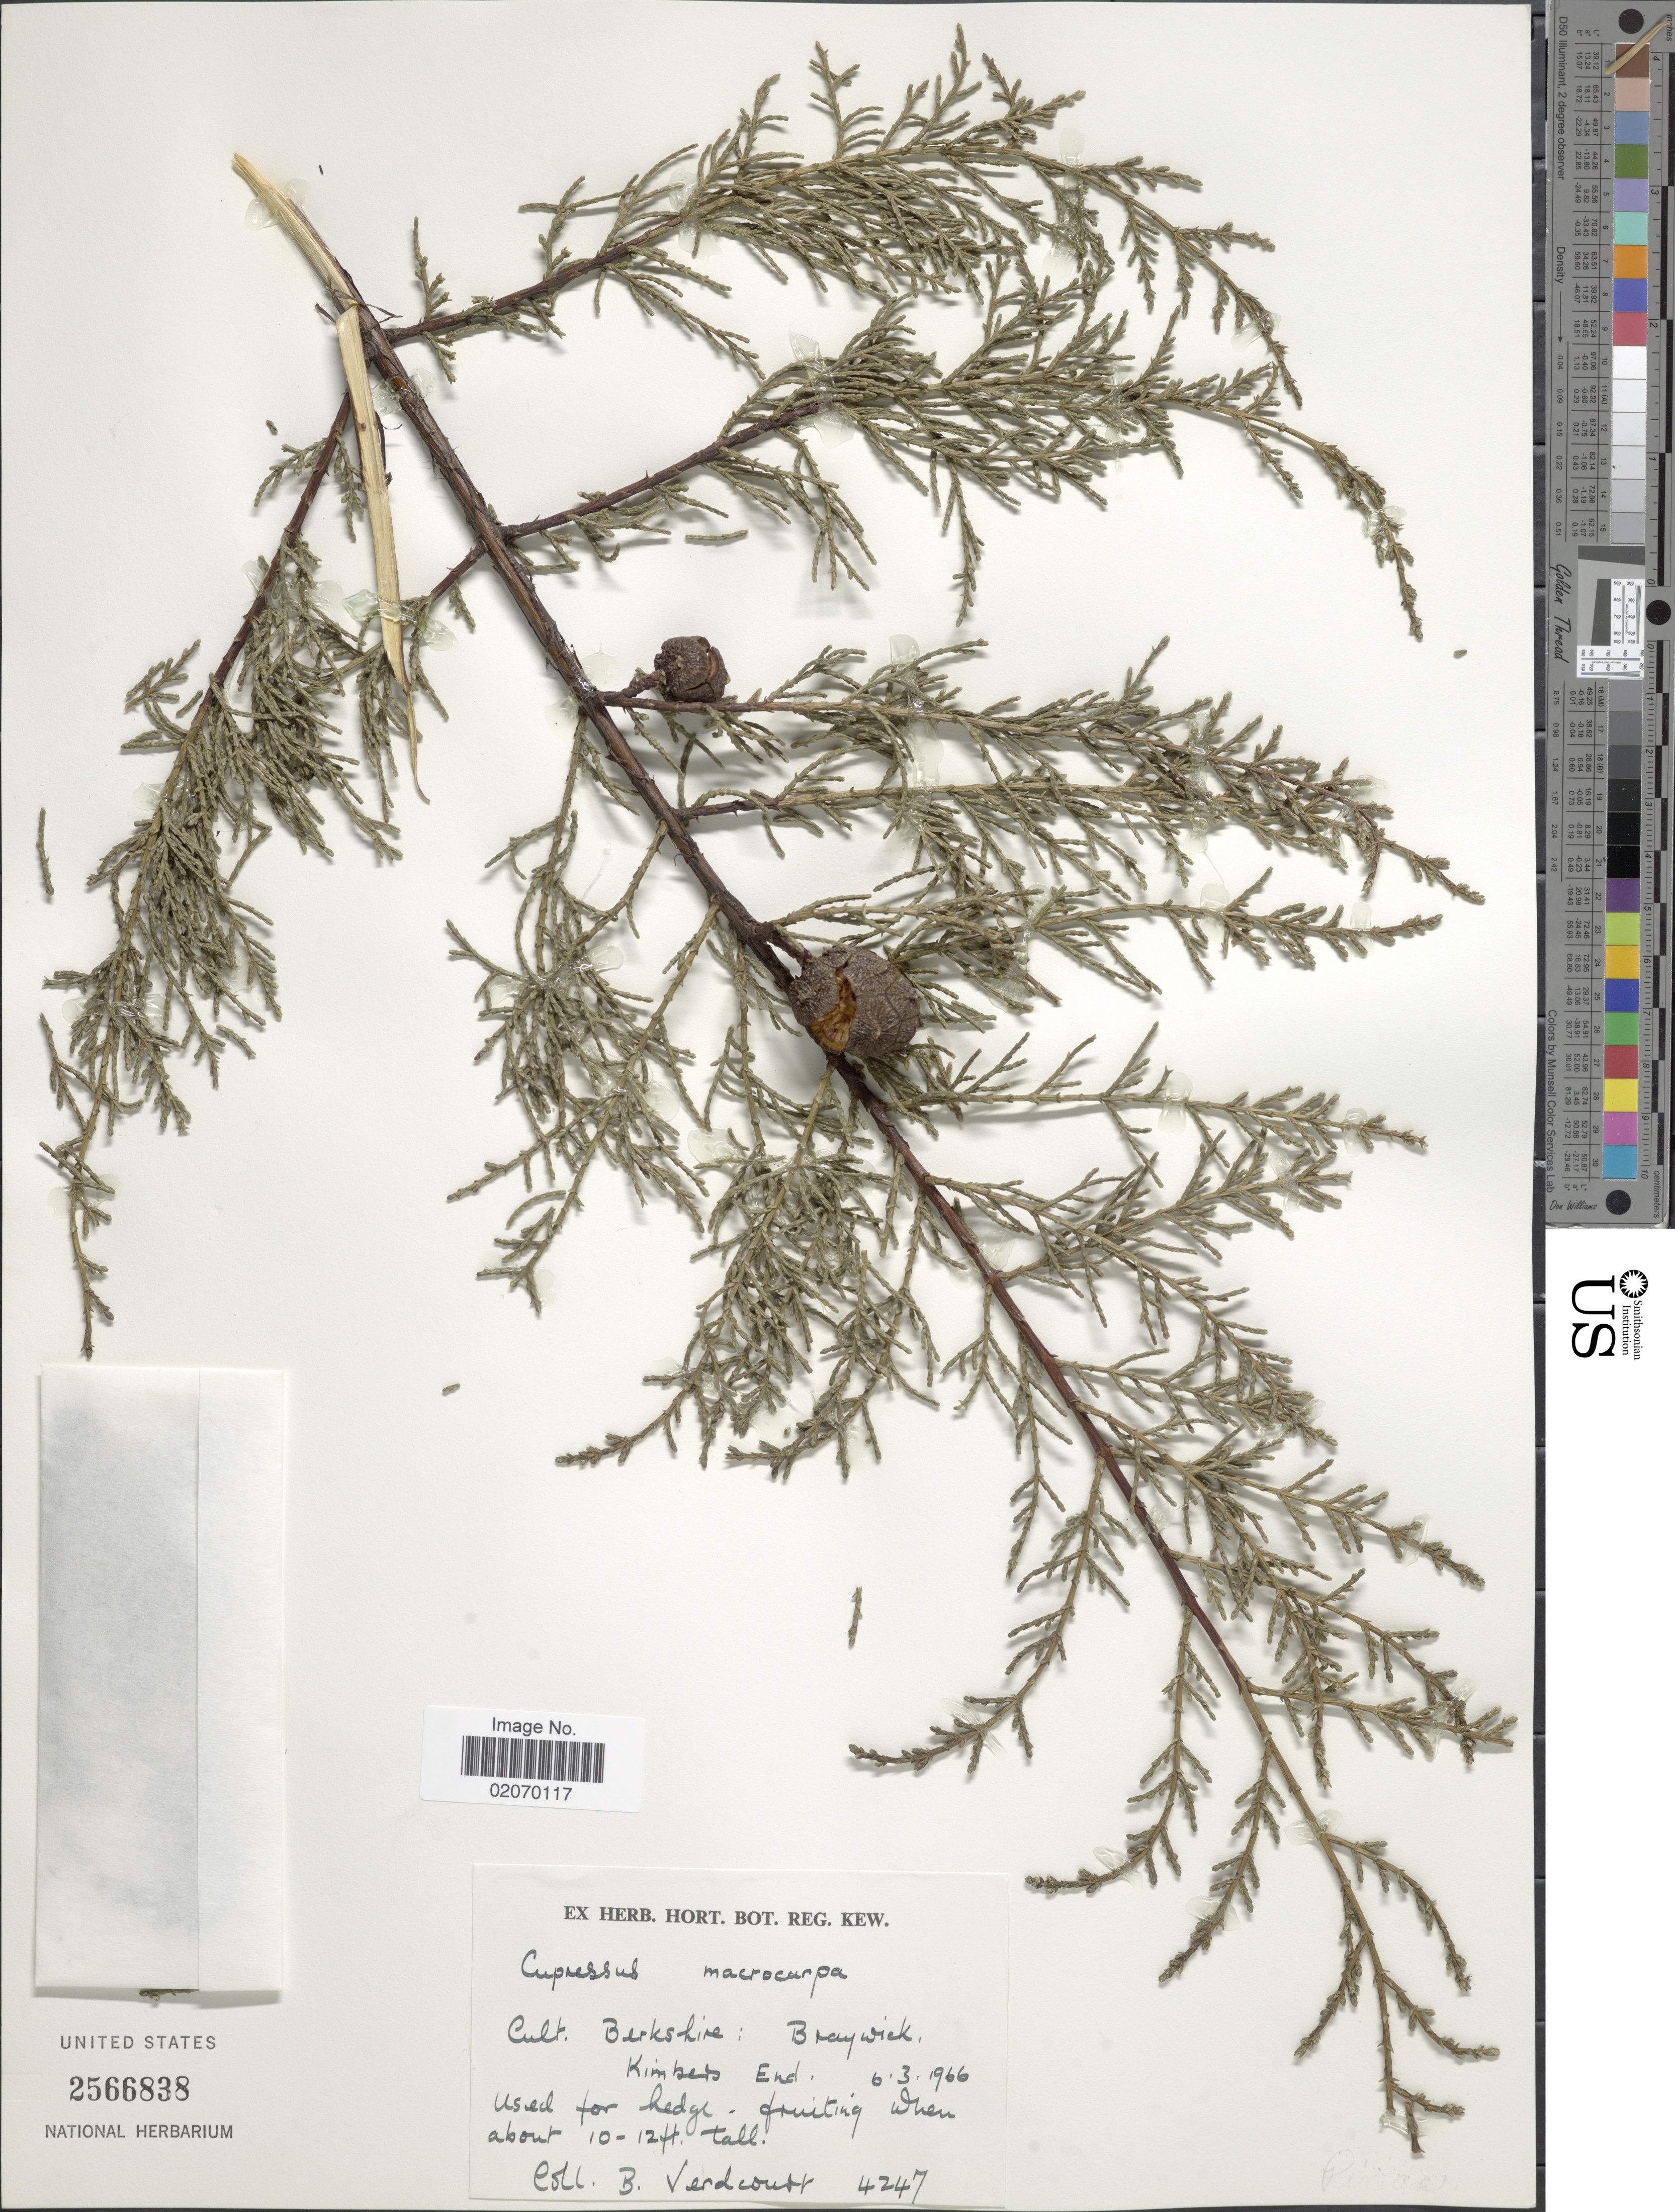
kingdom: Plantae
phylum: Tracheophyta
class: Pinopsida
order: Pinales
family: Cupressaceae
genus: Hesperocyparis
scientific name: Hesperocyparis macrocarpa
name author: (Hartw. ex Gordon) Bartel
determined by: (US) Smithsonian Institution - National Museum of Natural History - Department of Botany (UNITED STATES)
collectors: B. Verdcourt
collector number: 4247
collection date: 1966-03-06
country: United Kingdom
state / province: England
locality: Berkshire: Braywick, Kimbers End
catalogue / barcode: US 2566838